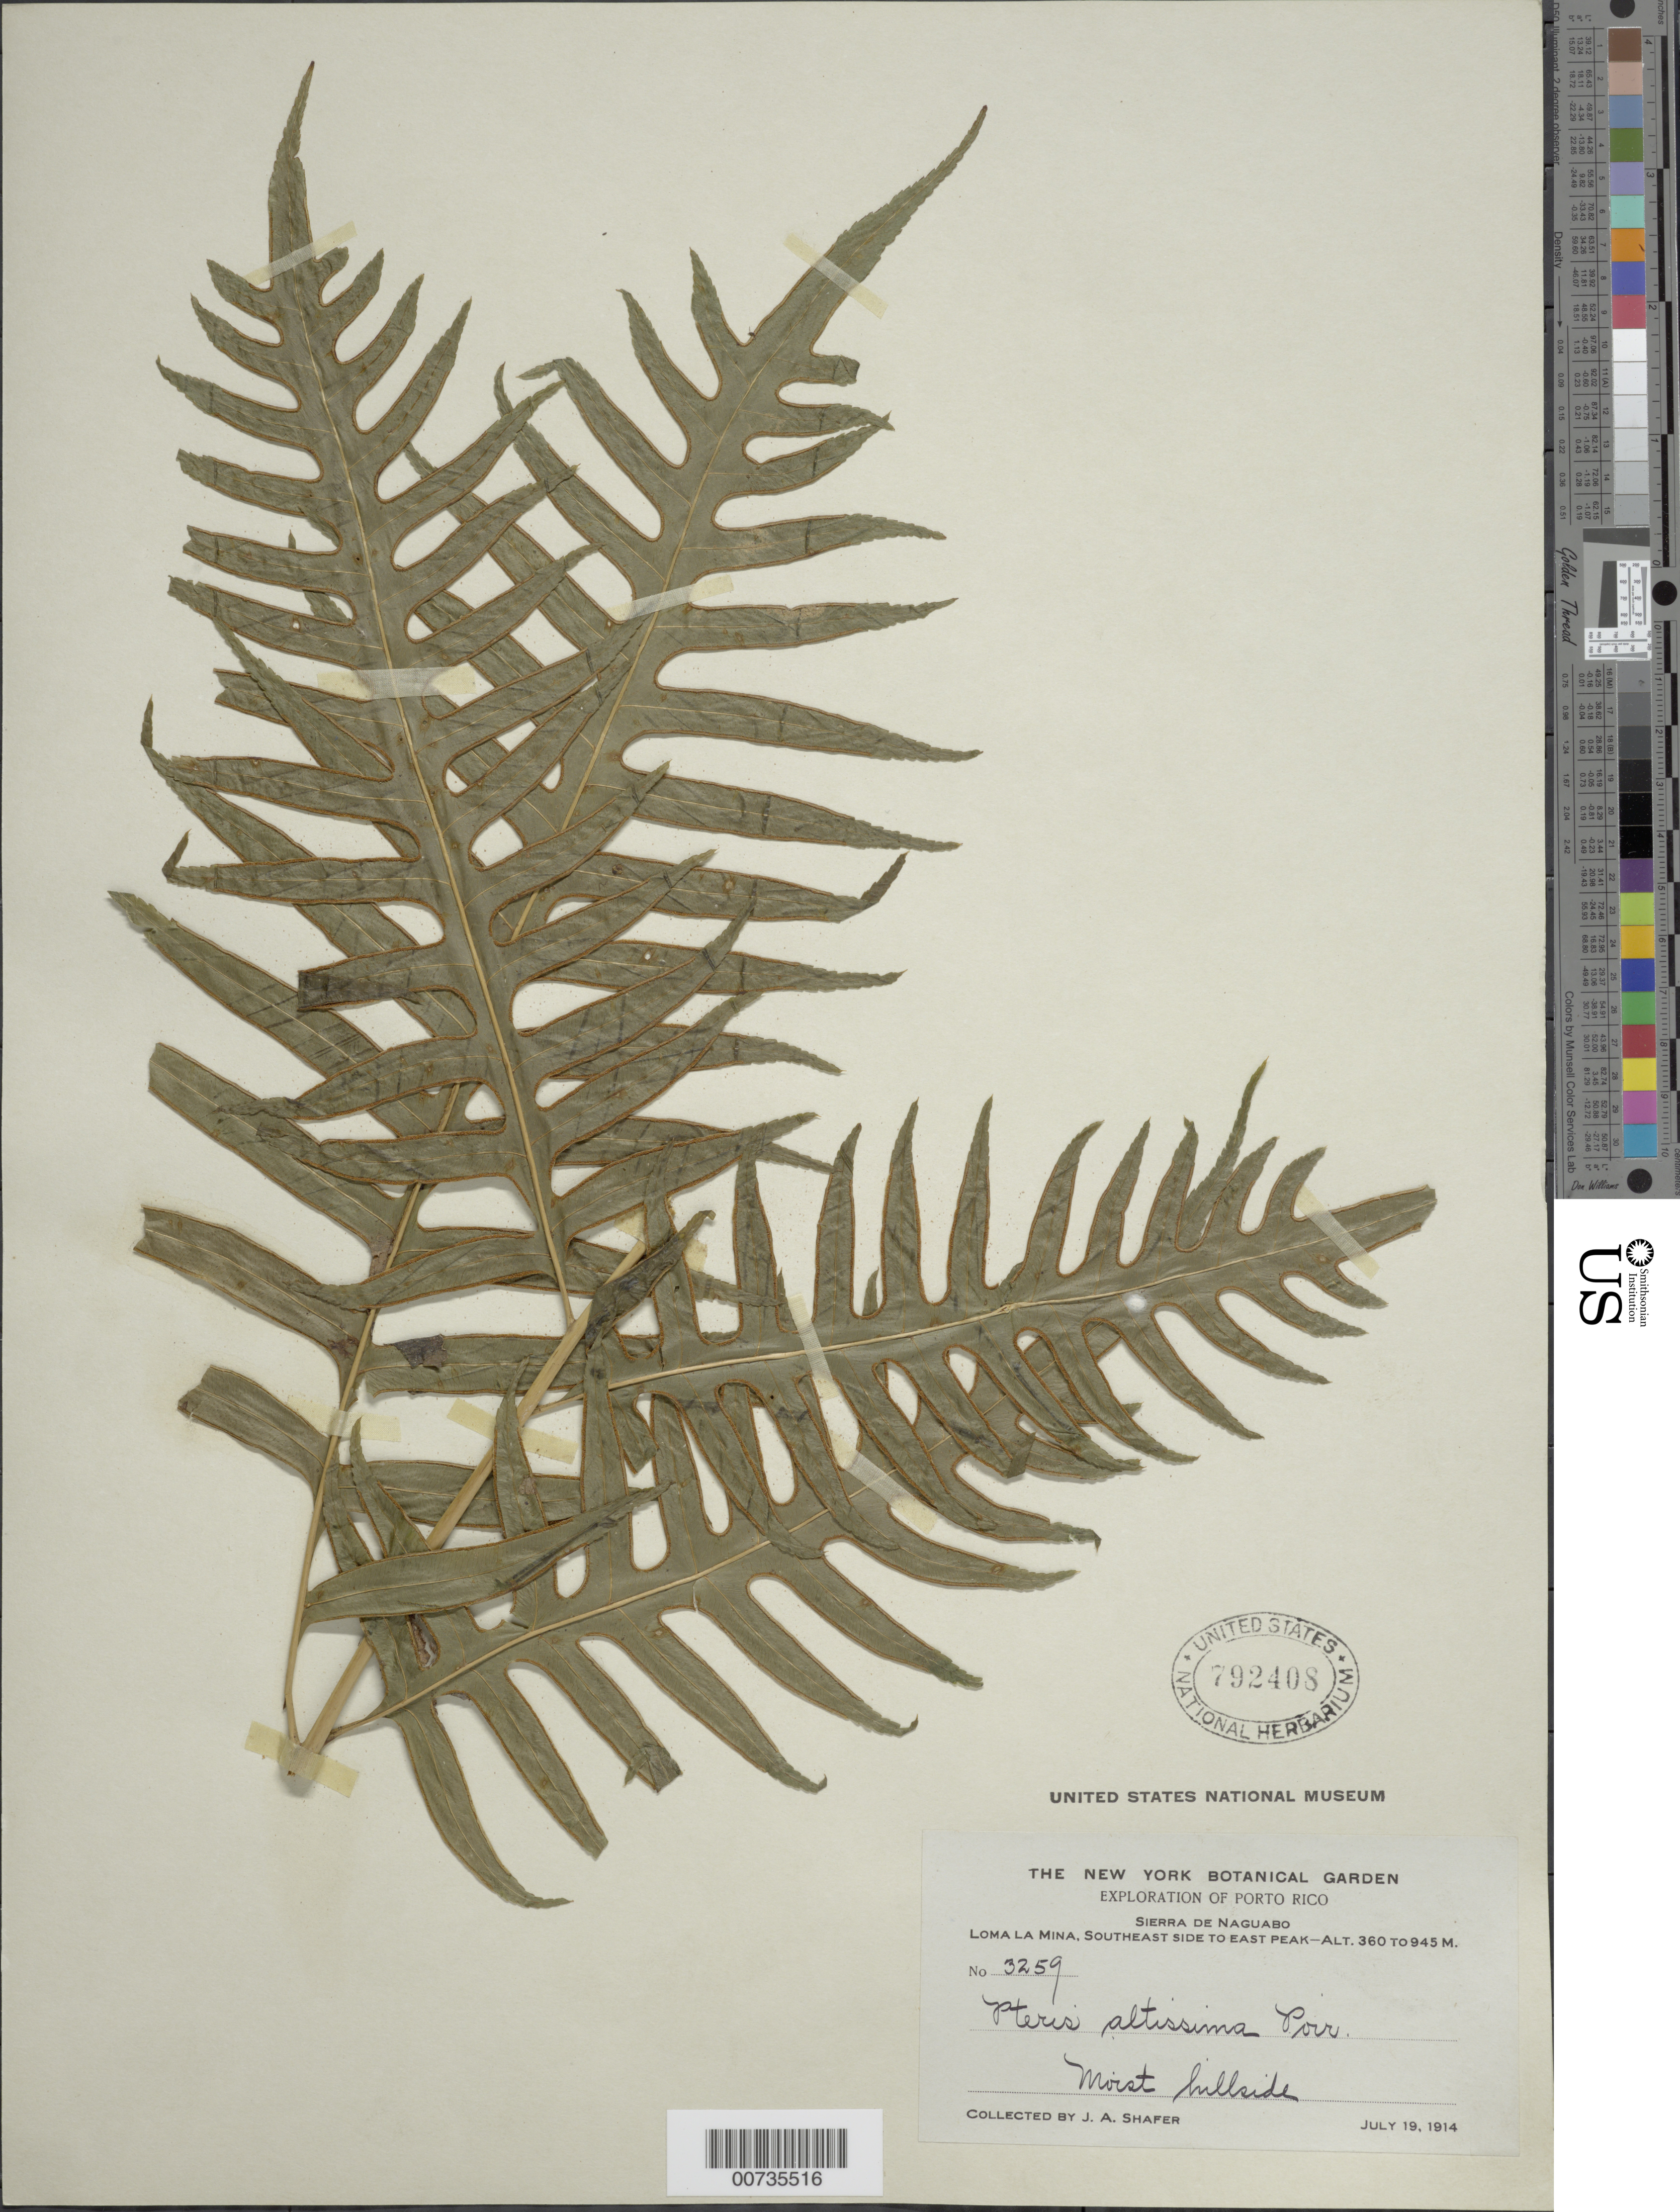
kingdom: Plantae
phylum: Tracheophyta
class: Polypodiopsida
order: Polypodiales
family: Pteridaceae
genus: Pteris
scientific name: Pteris altissima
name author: Poir.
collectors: J. A. Shafer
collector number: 3259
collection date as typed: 19 Jul 1914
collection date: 1914-07-19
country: Puerto Rico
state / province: Naguabo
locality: Sierra de Naguabo, Loma la Mina, SE side of East Peak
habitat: Moist hillside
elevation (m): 360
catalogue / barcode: US 792408